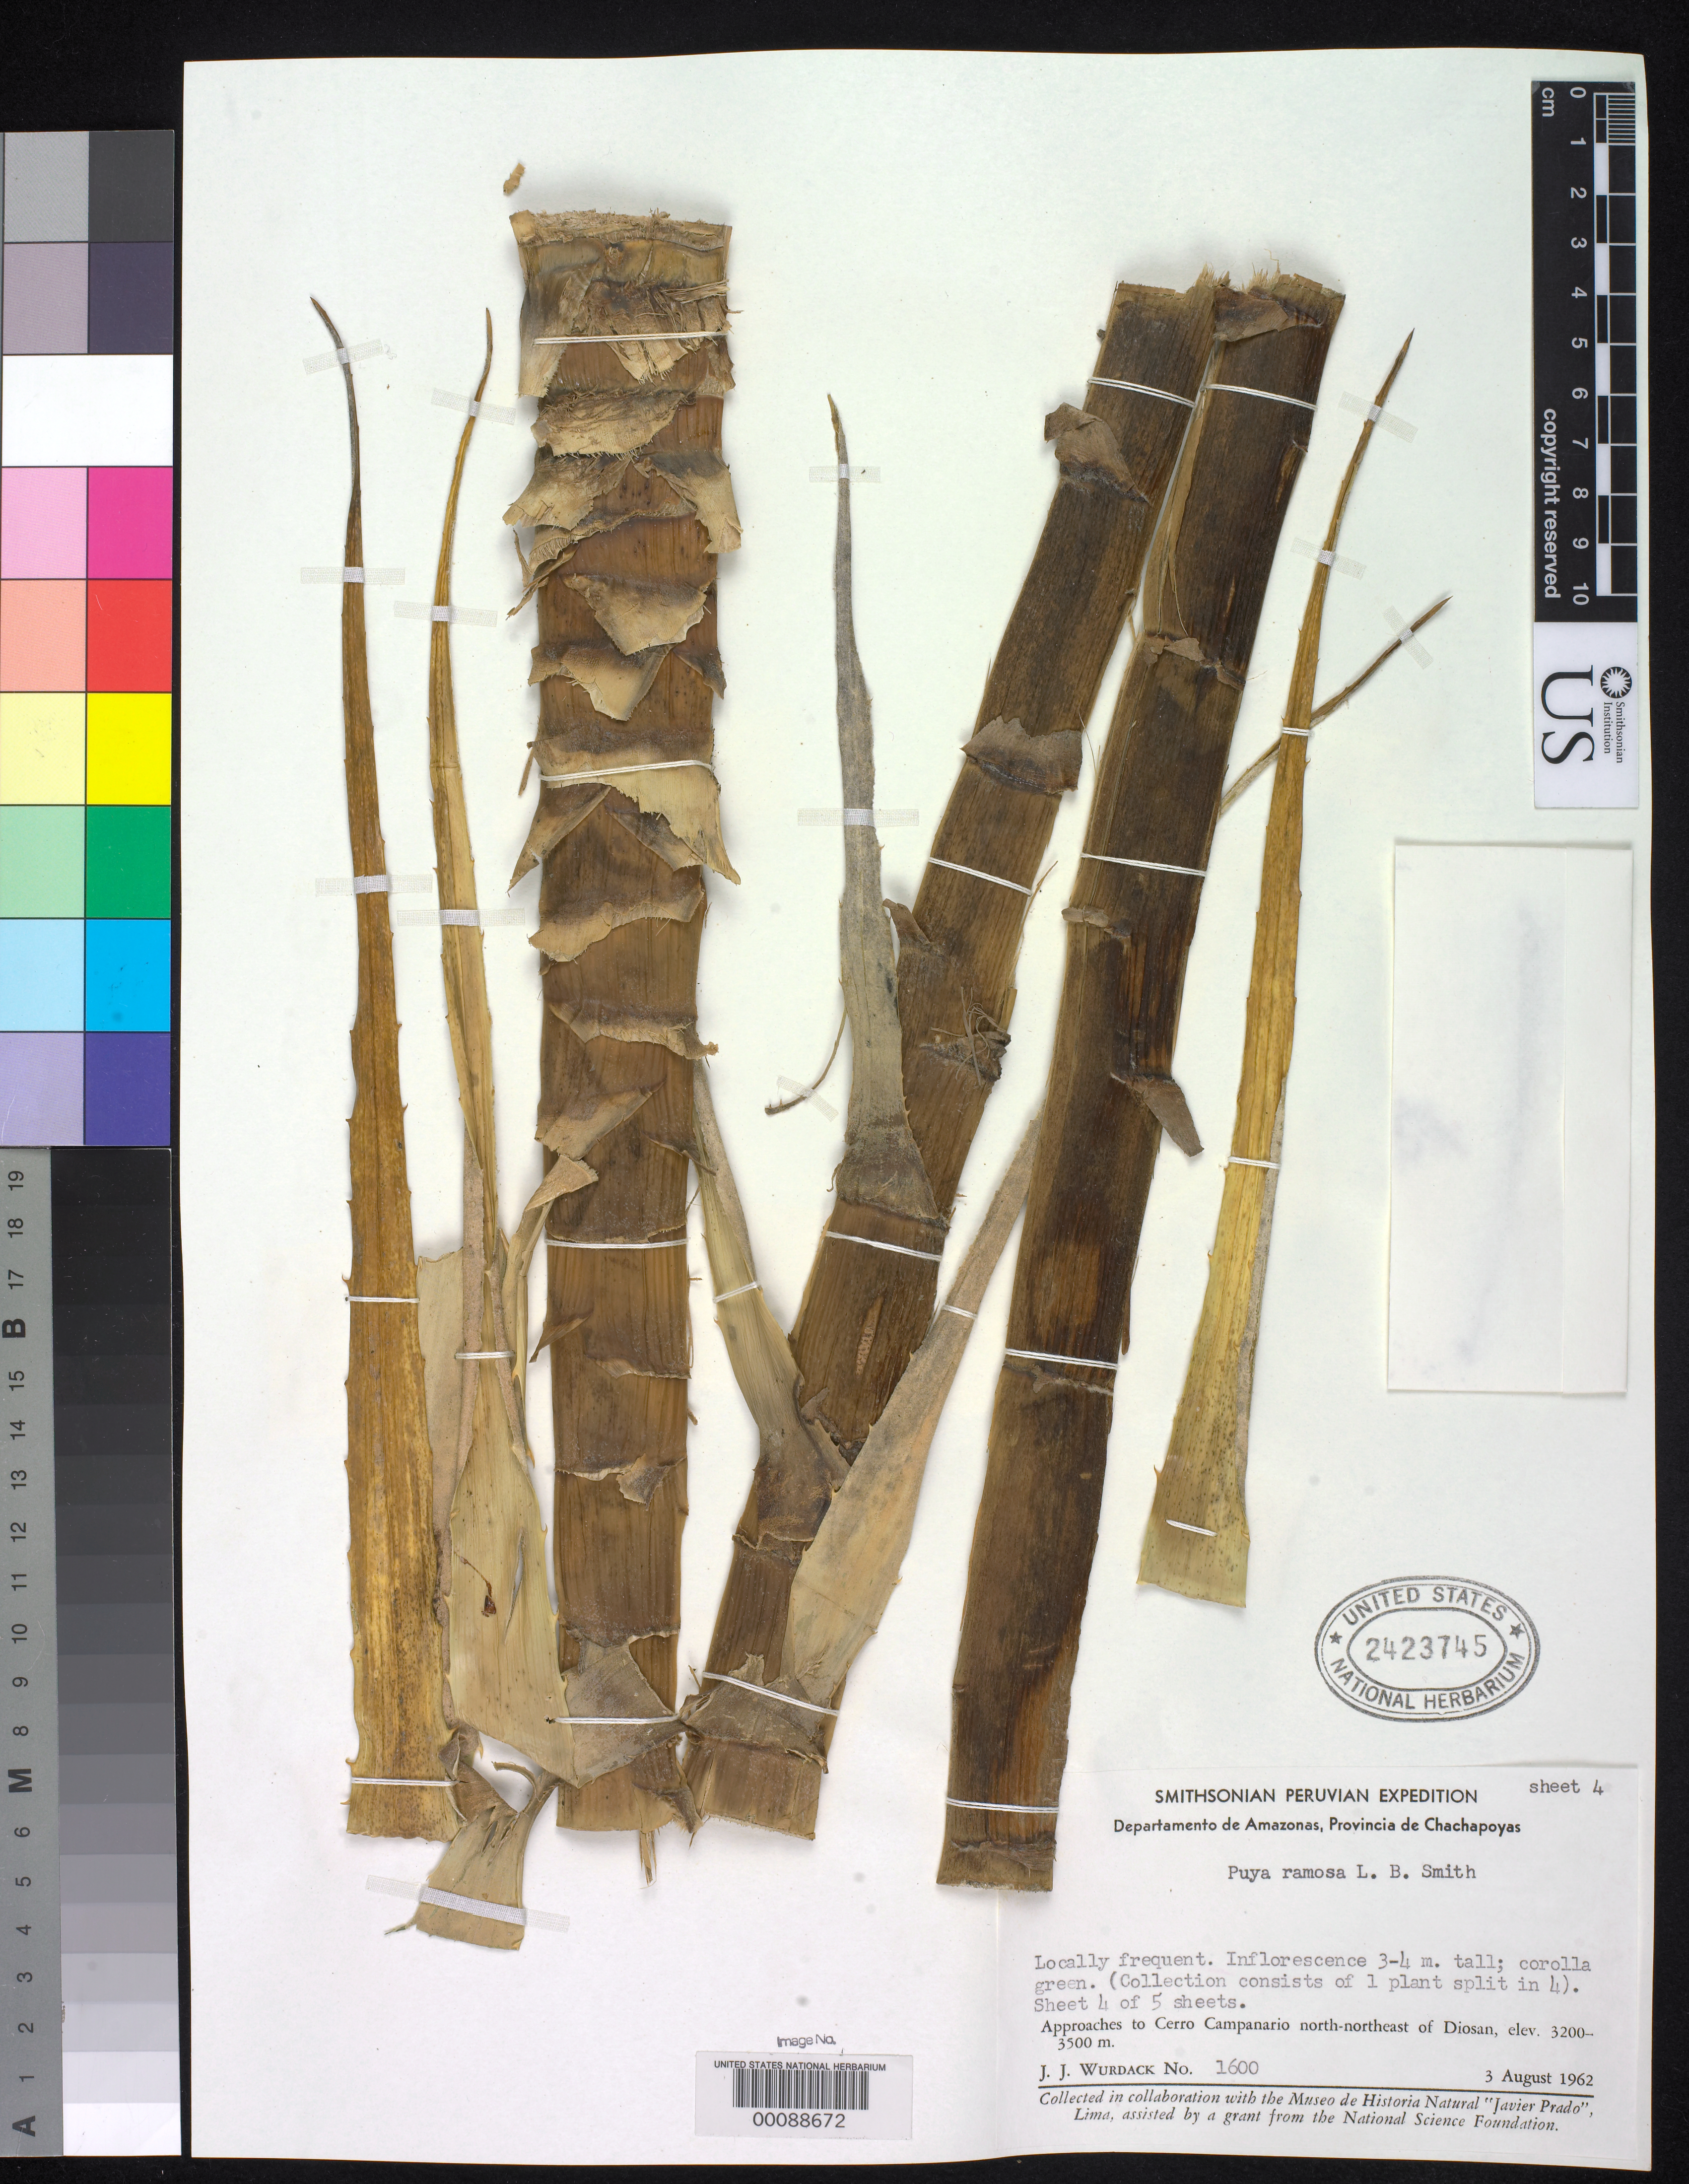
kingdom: Plantae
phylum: Tracheophyta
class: Liliopsida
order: Poales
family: Bromeliaceae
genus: Puya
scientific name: Puya ramosa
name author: L.B. Sm.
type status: Holotype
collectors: J. J. Wurdack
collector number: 1600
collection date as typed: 03 Aug 1962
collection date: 1962-08-03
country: Peru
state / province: Amazonas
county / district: Chachapoyas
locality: approach to Cerro Campanario NNE of Diosan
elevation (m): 3200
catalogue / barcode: US 2423745